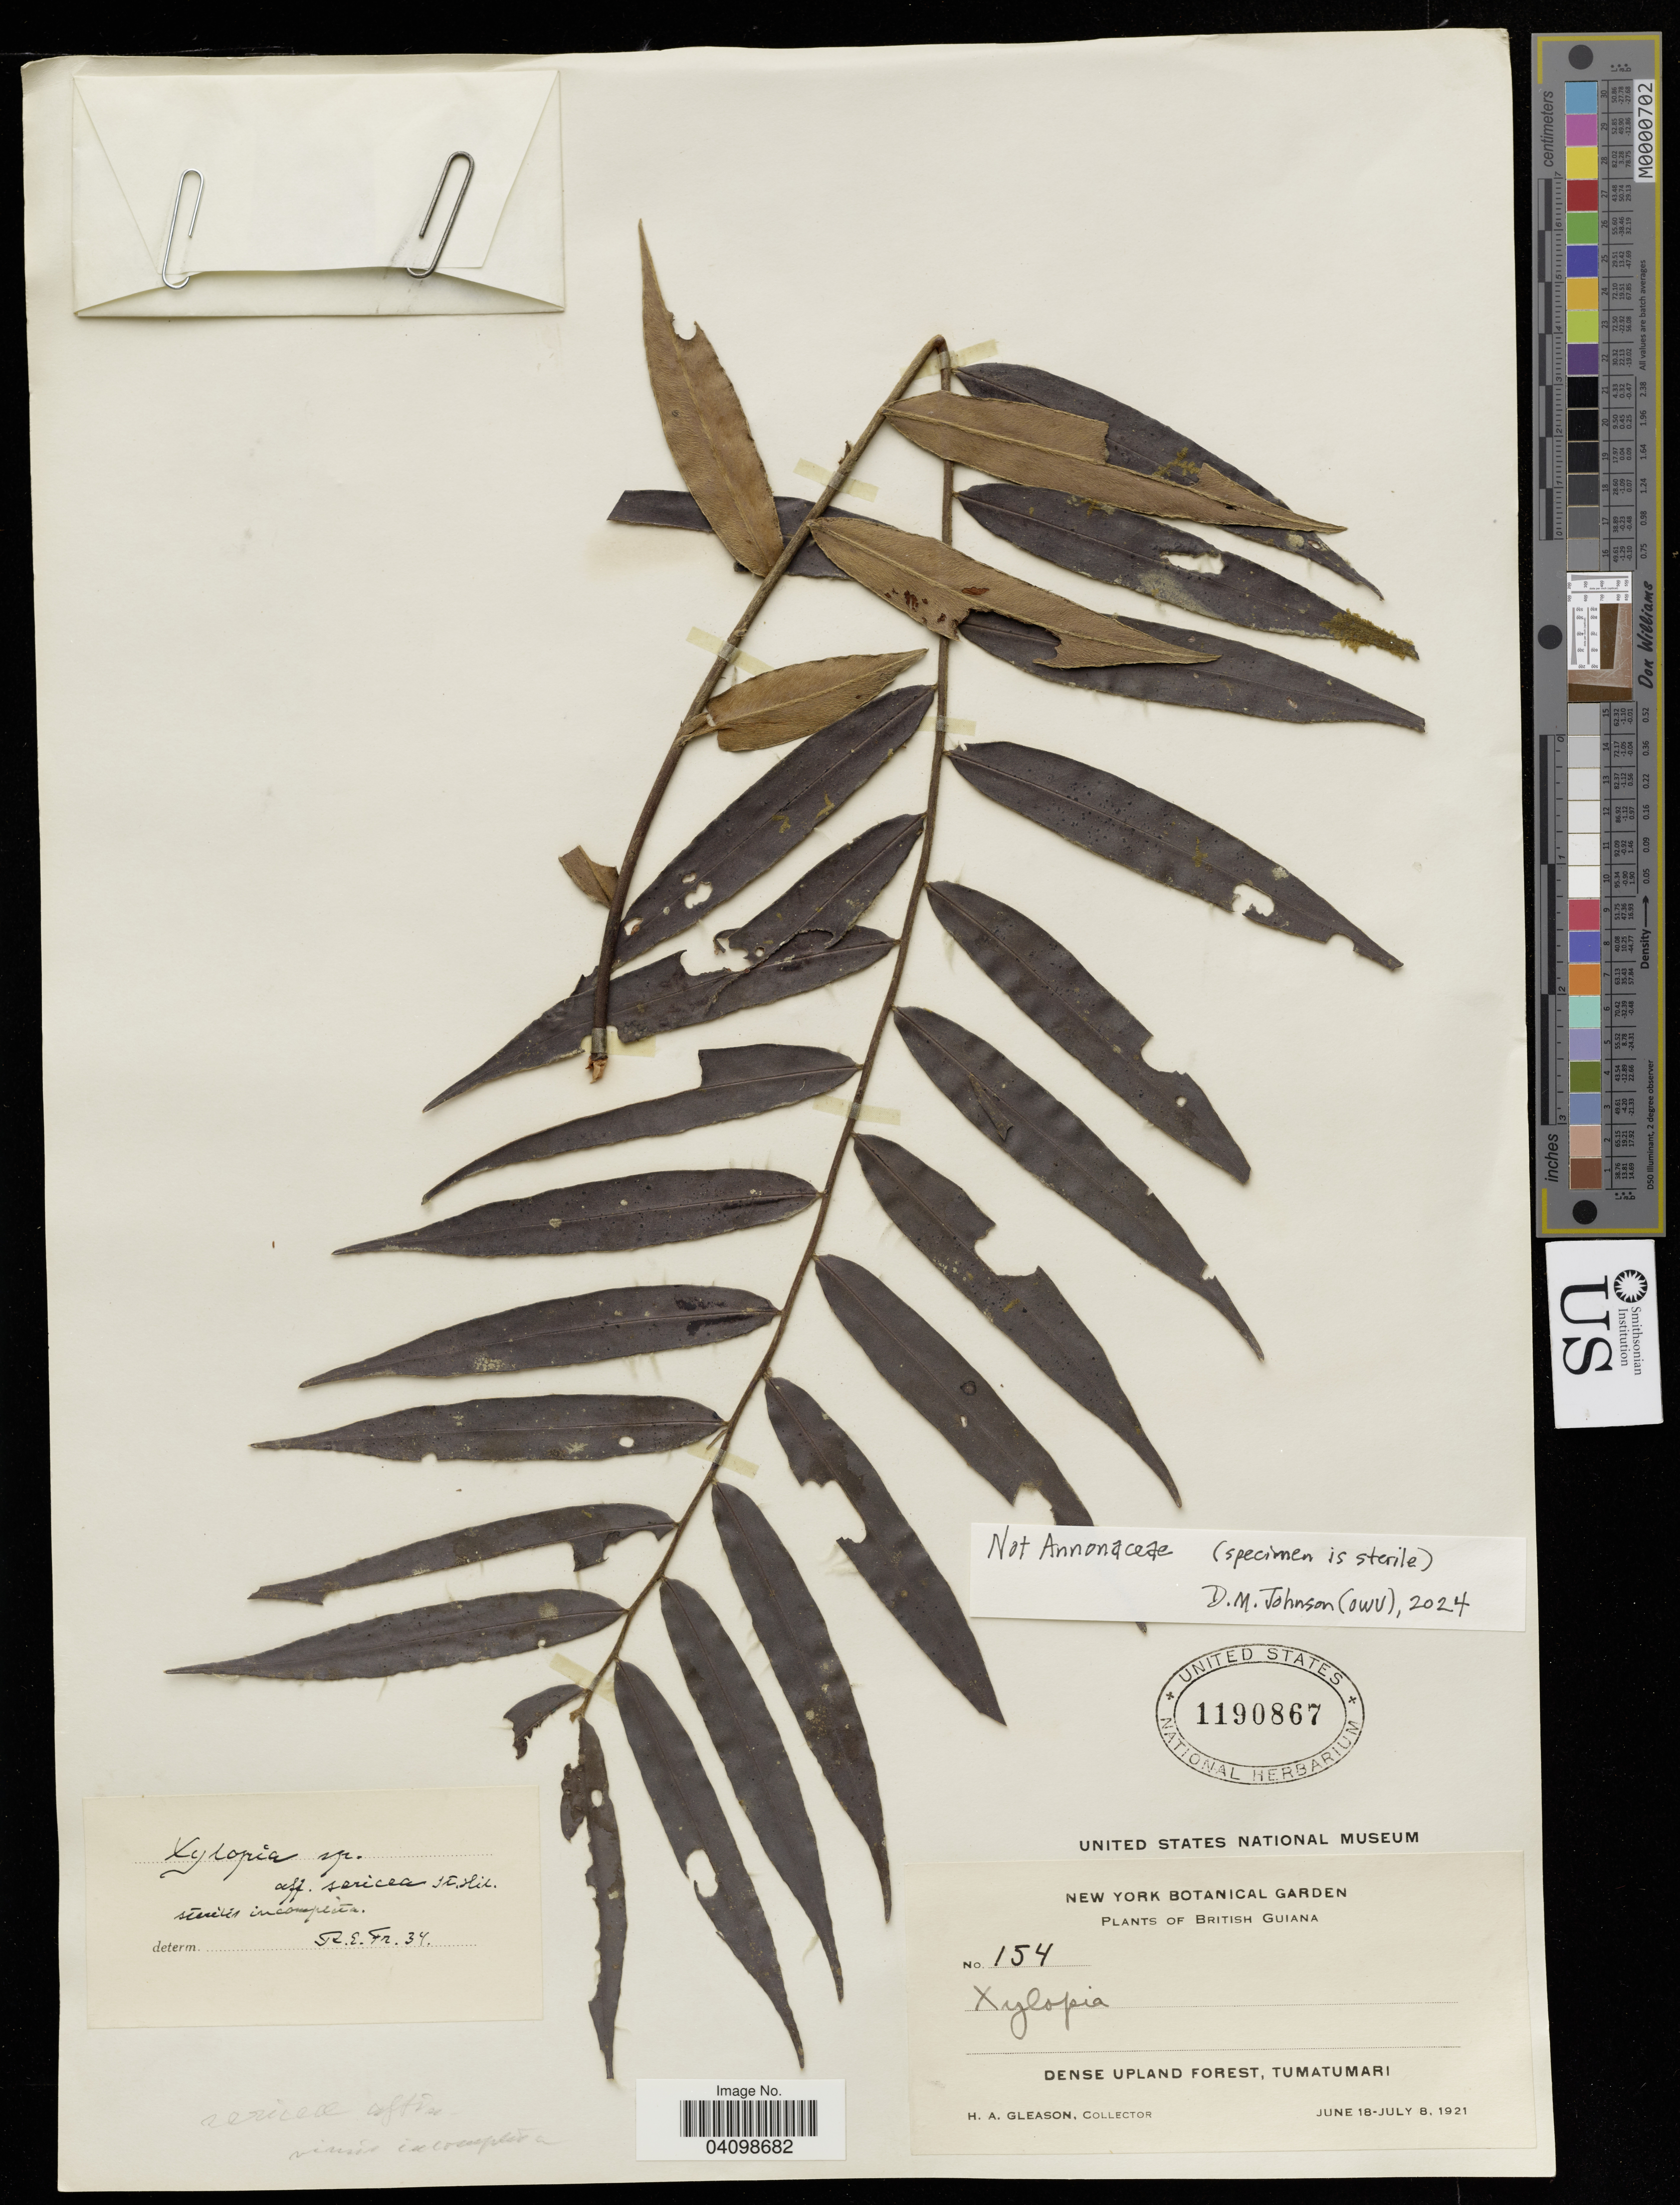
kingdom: Plantae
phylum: Tracheophyta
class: Magnoliopsida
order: Magnoliales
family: Annonaceae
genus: Xylopia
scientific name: Xylopia sericea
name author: A. St.-Hil.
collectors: H. Gleason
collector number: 154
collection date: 1921-06-18/1921-07-08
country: Guyana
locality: Tumatumari.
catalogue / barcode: US 1190867